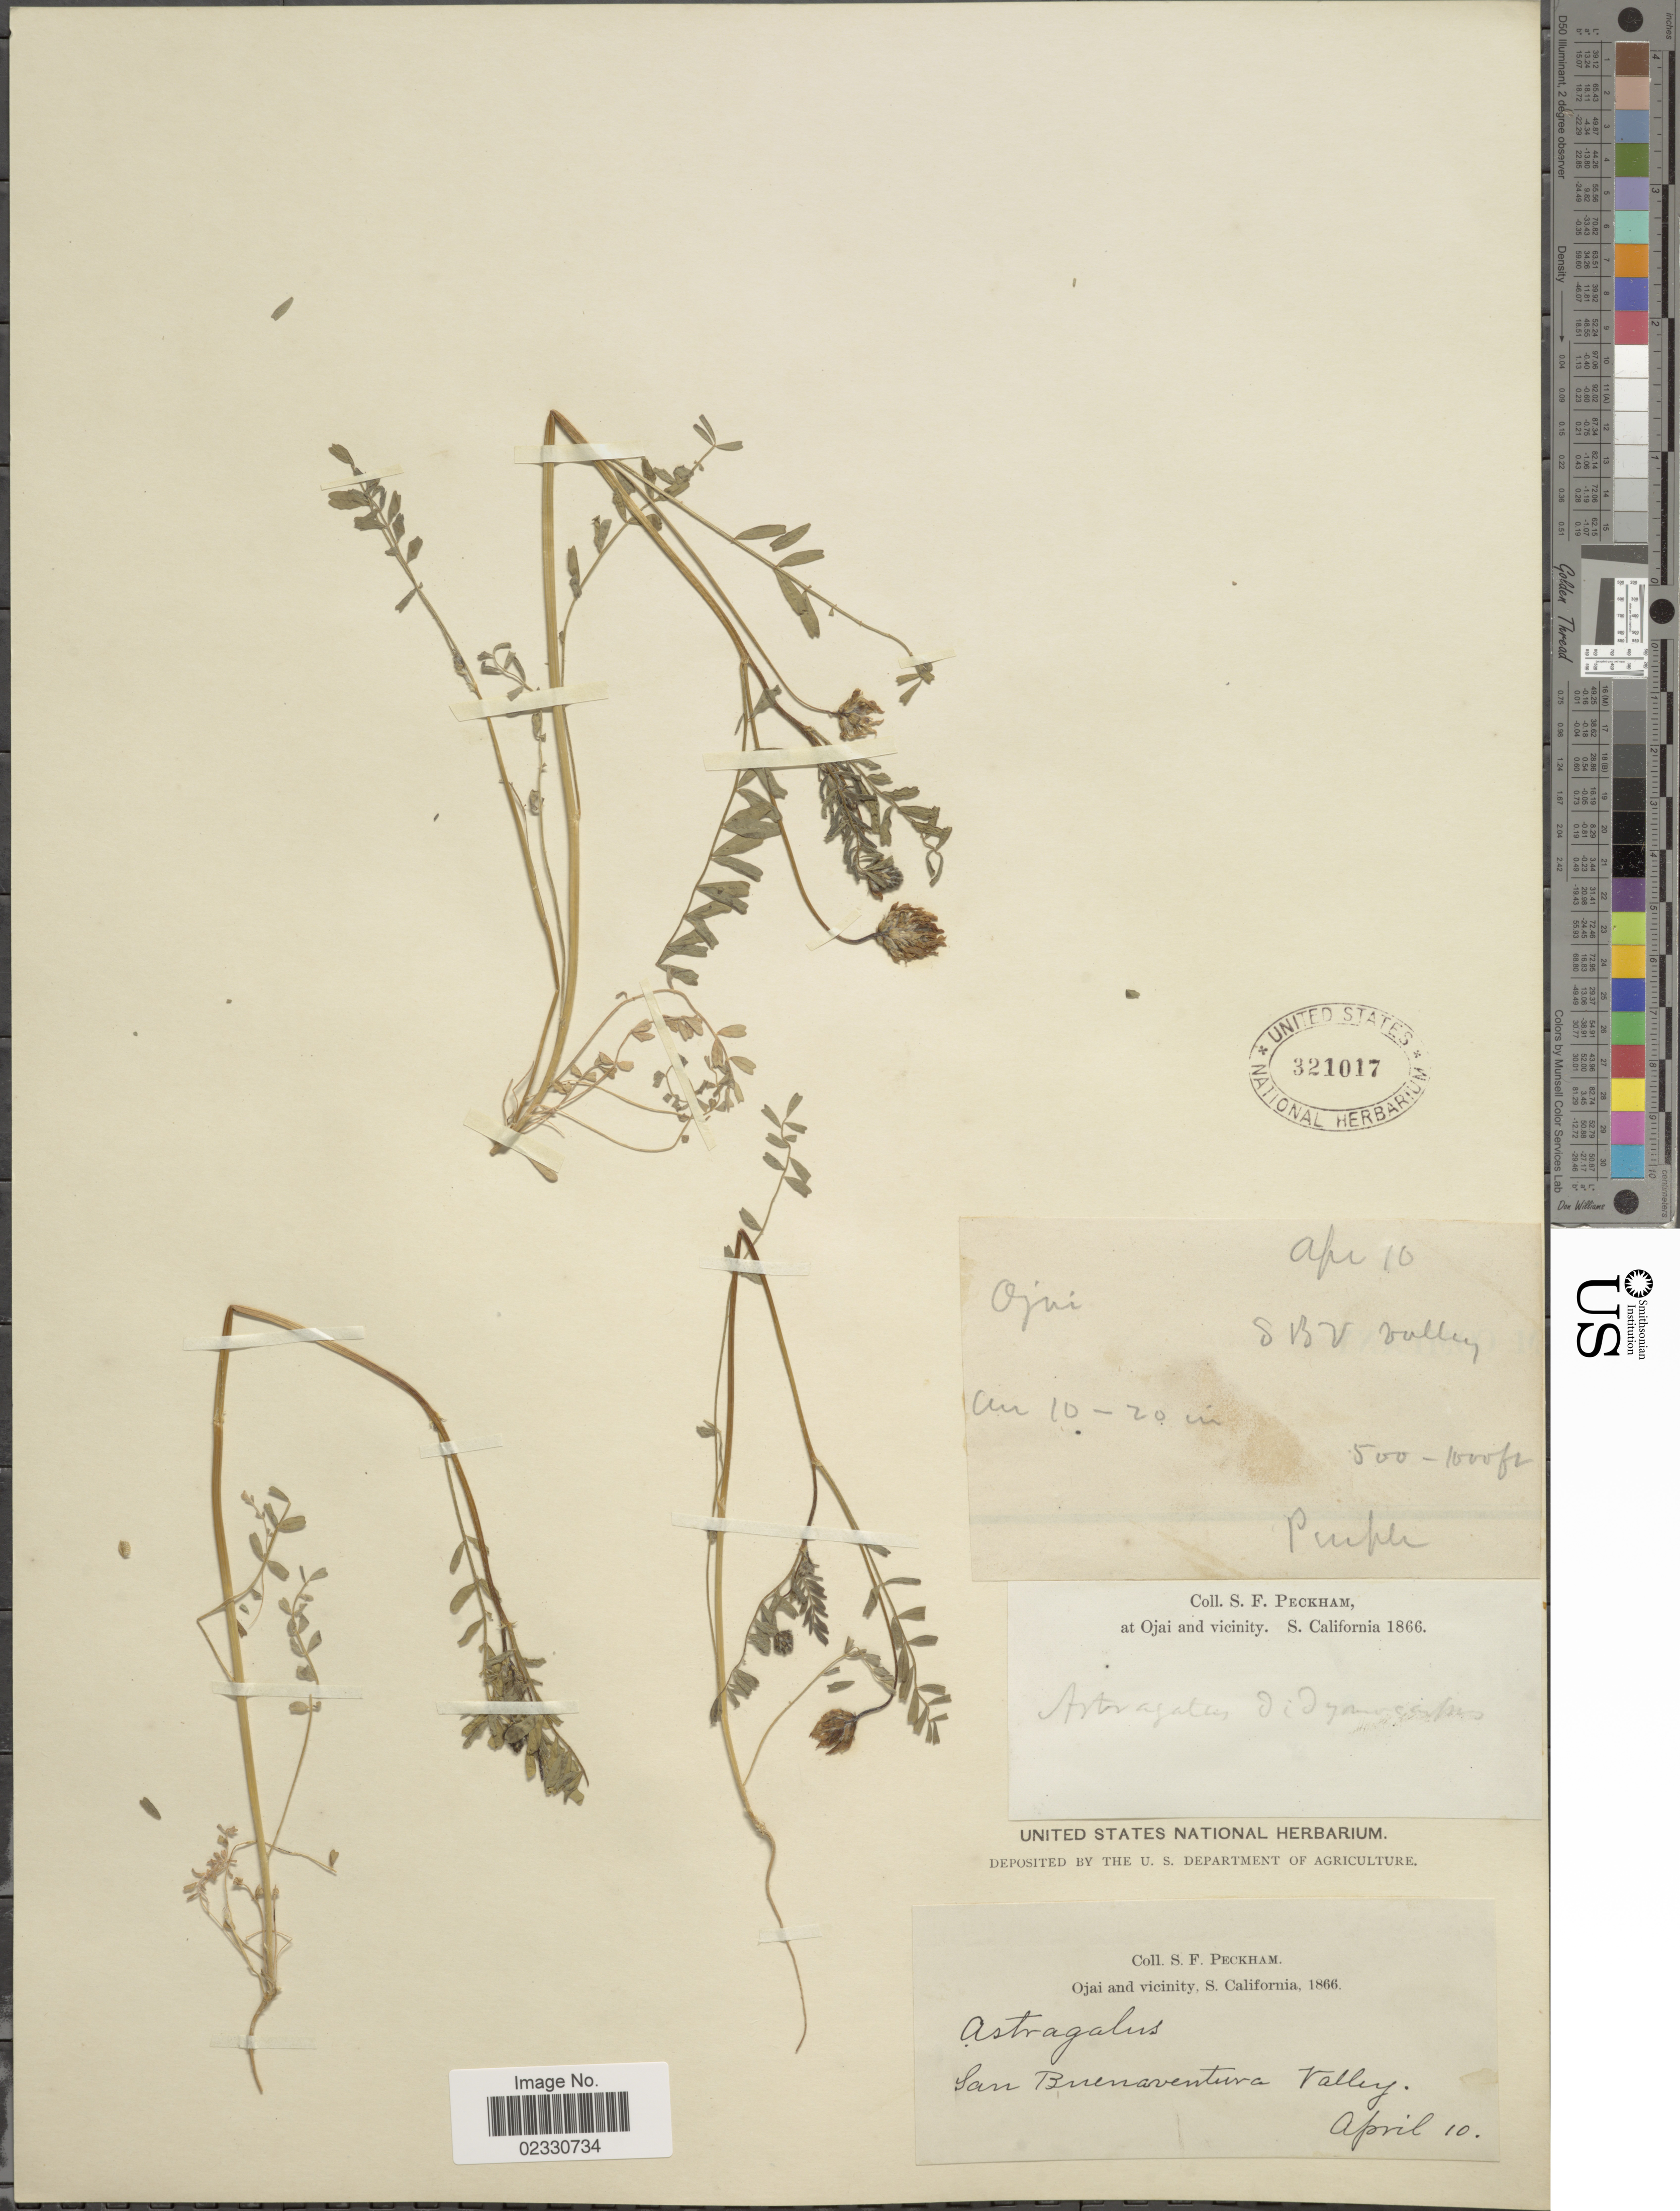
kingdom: Plantae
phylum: Tracheophyta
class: Magnoliopsida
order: Fabales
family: Fabaceae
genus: Astragalus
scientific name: Astragalus didymocarpus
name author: Hook. & Arn.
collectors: S. Peckham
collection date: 1866-04-10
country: United States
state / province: California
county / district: Ventura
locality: Ojai and Vicinity, S. California, San Buenaventura Valley.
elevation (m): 152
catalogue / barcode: US 321017